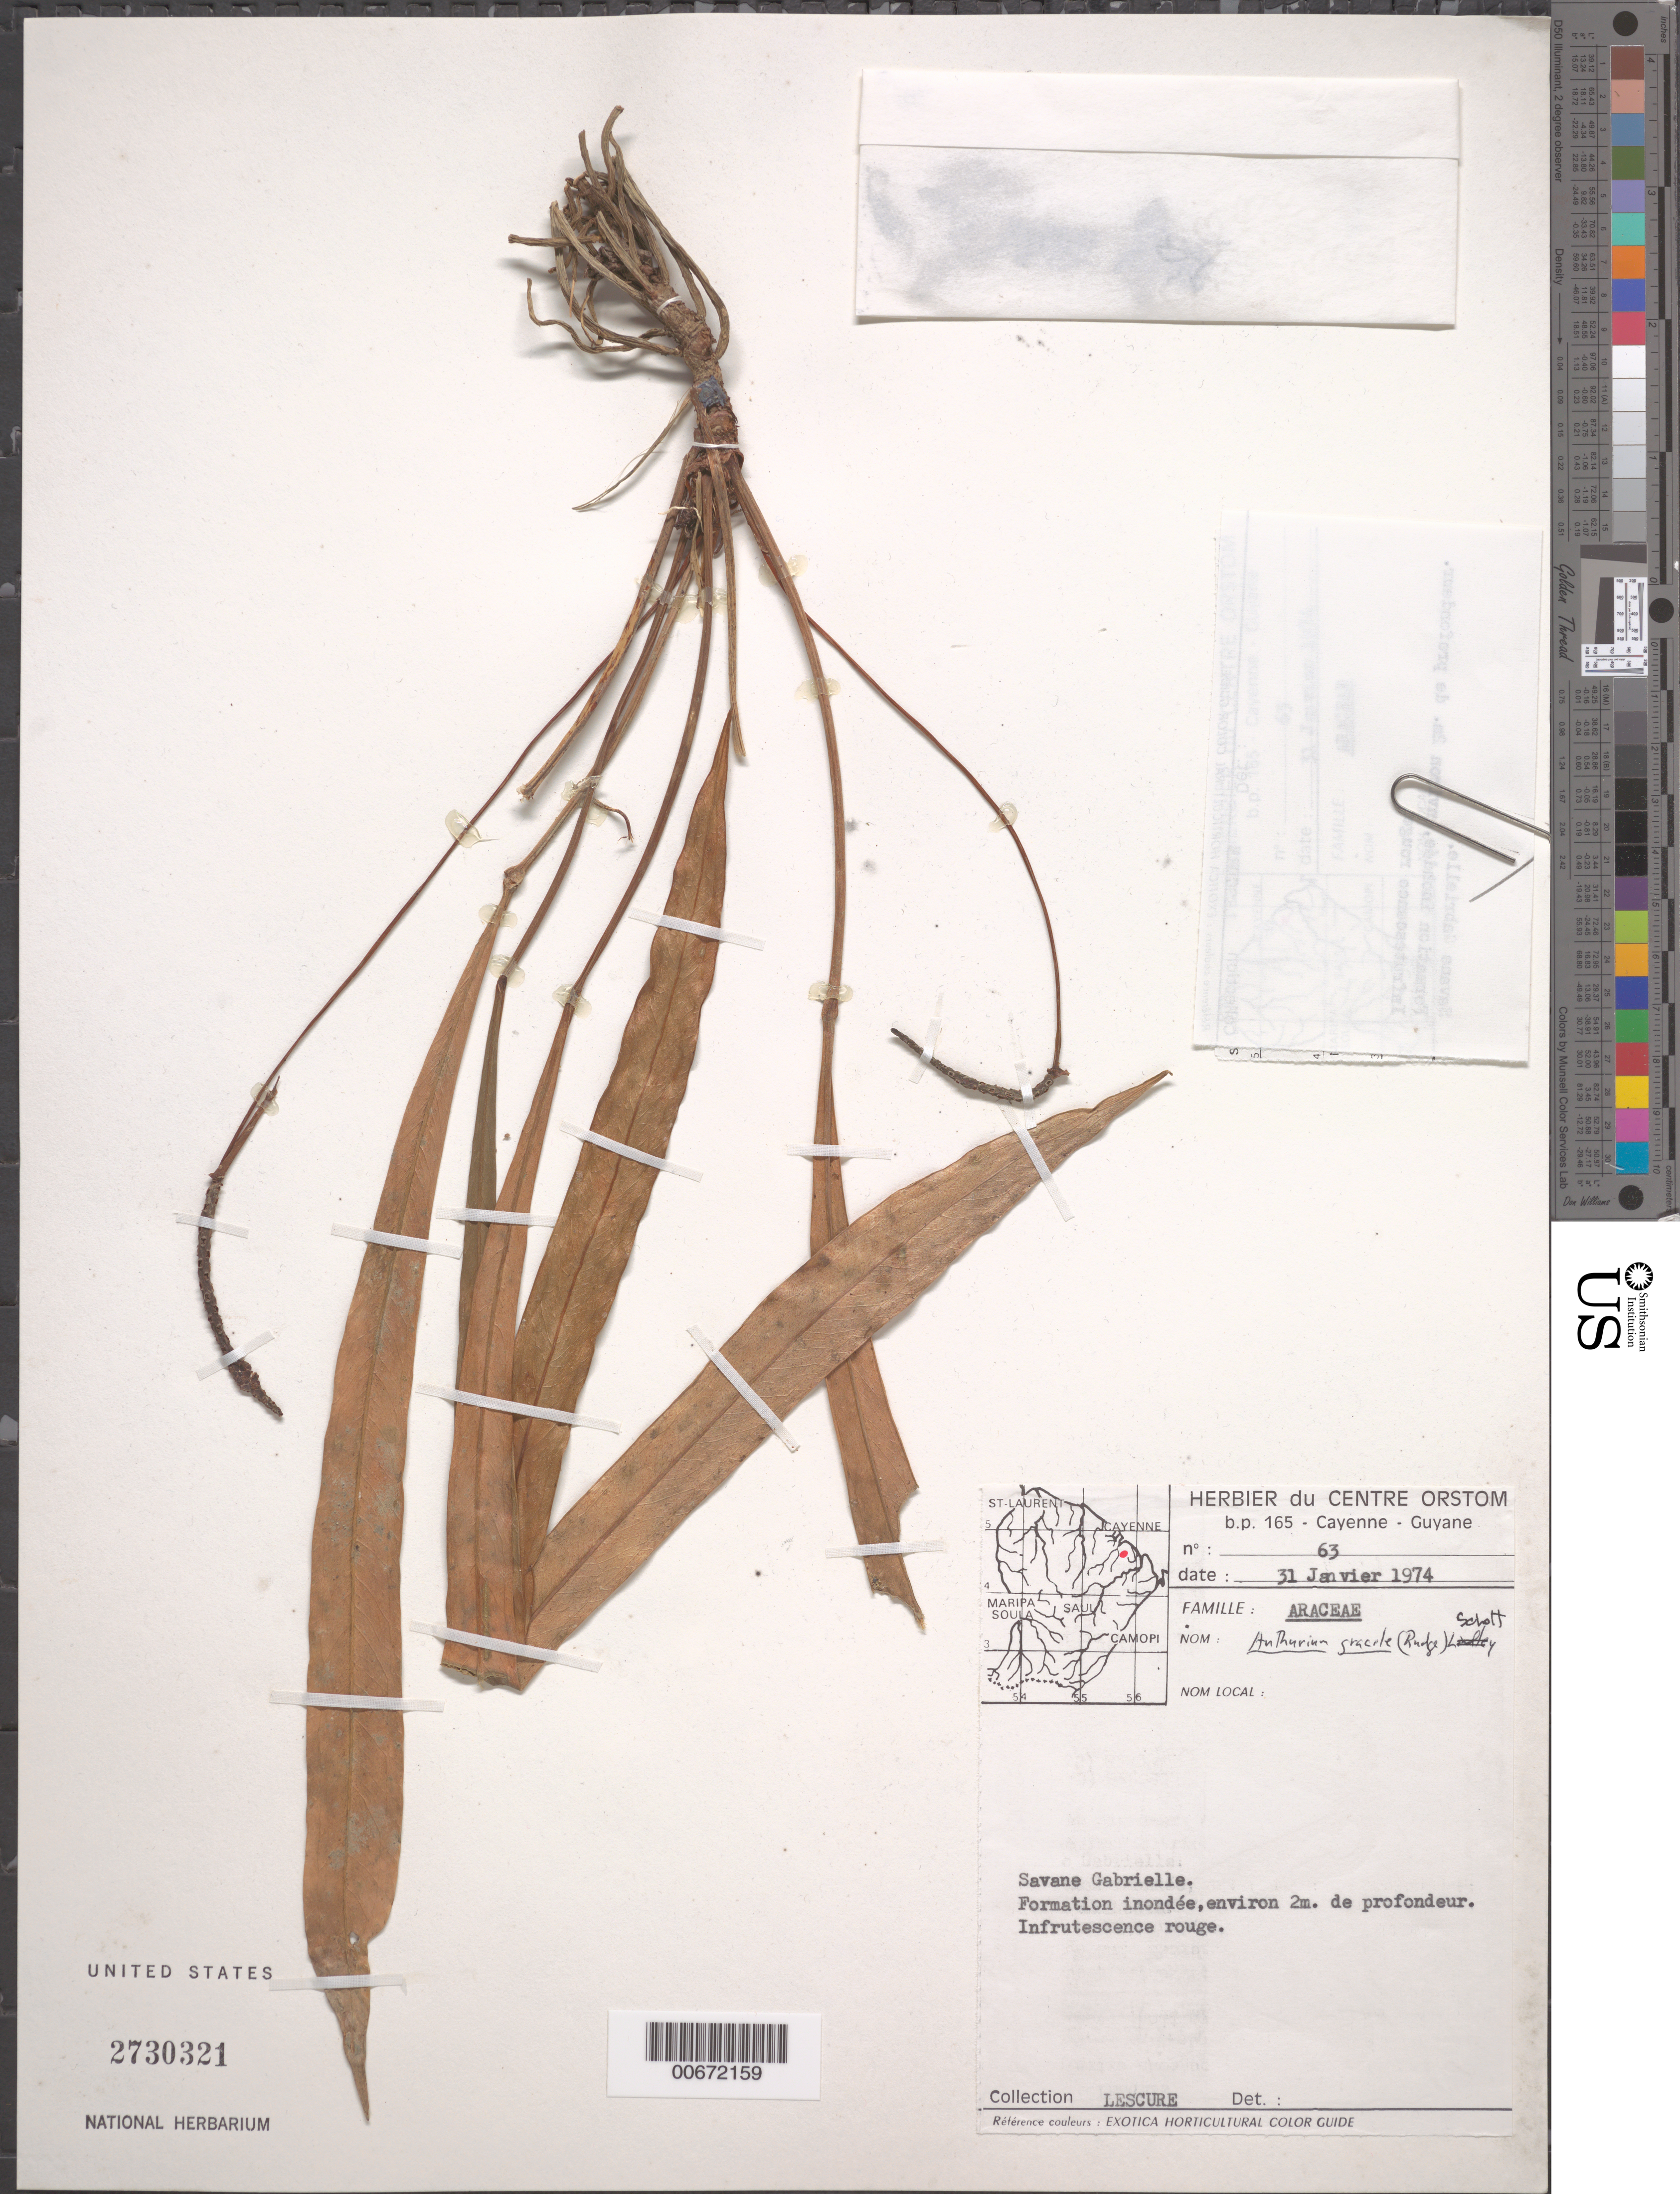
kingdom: Plantae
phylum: Tracheophyta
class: Liliopsida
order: Alismatales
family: Araceae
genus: Anthurium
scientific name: Anthurium gracile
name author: (Rudge) Schott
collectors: J.-P. Lescure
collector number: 63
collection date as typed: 31-Jan-74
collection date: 1974-01-31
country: French Guiana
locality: Savane Gabrielle, Cayenne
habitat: Inundated formation, 2 m. from border with woods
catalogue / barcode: US 2730321